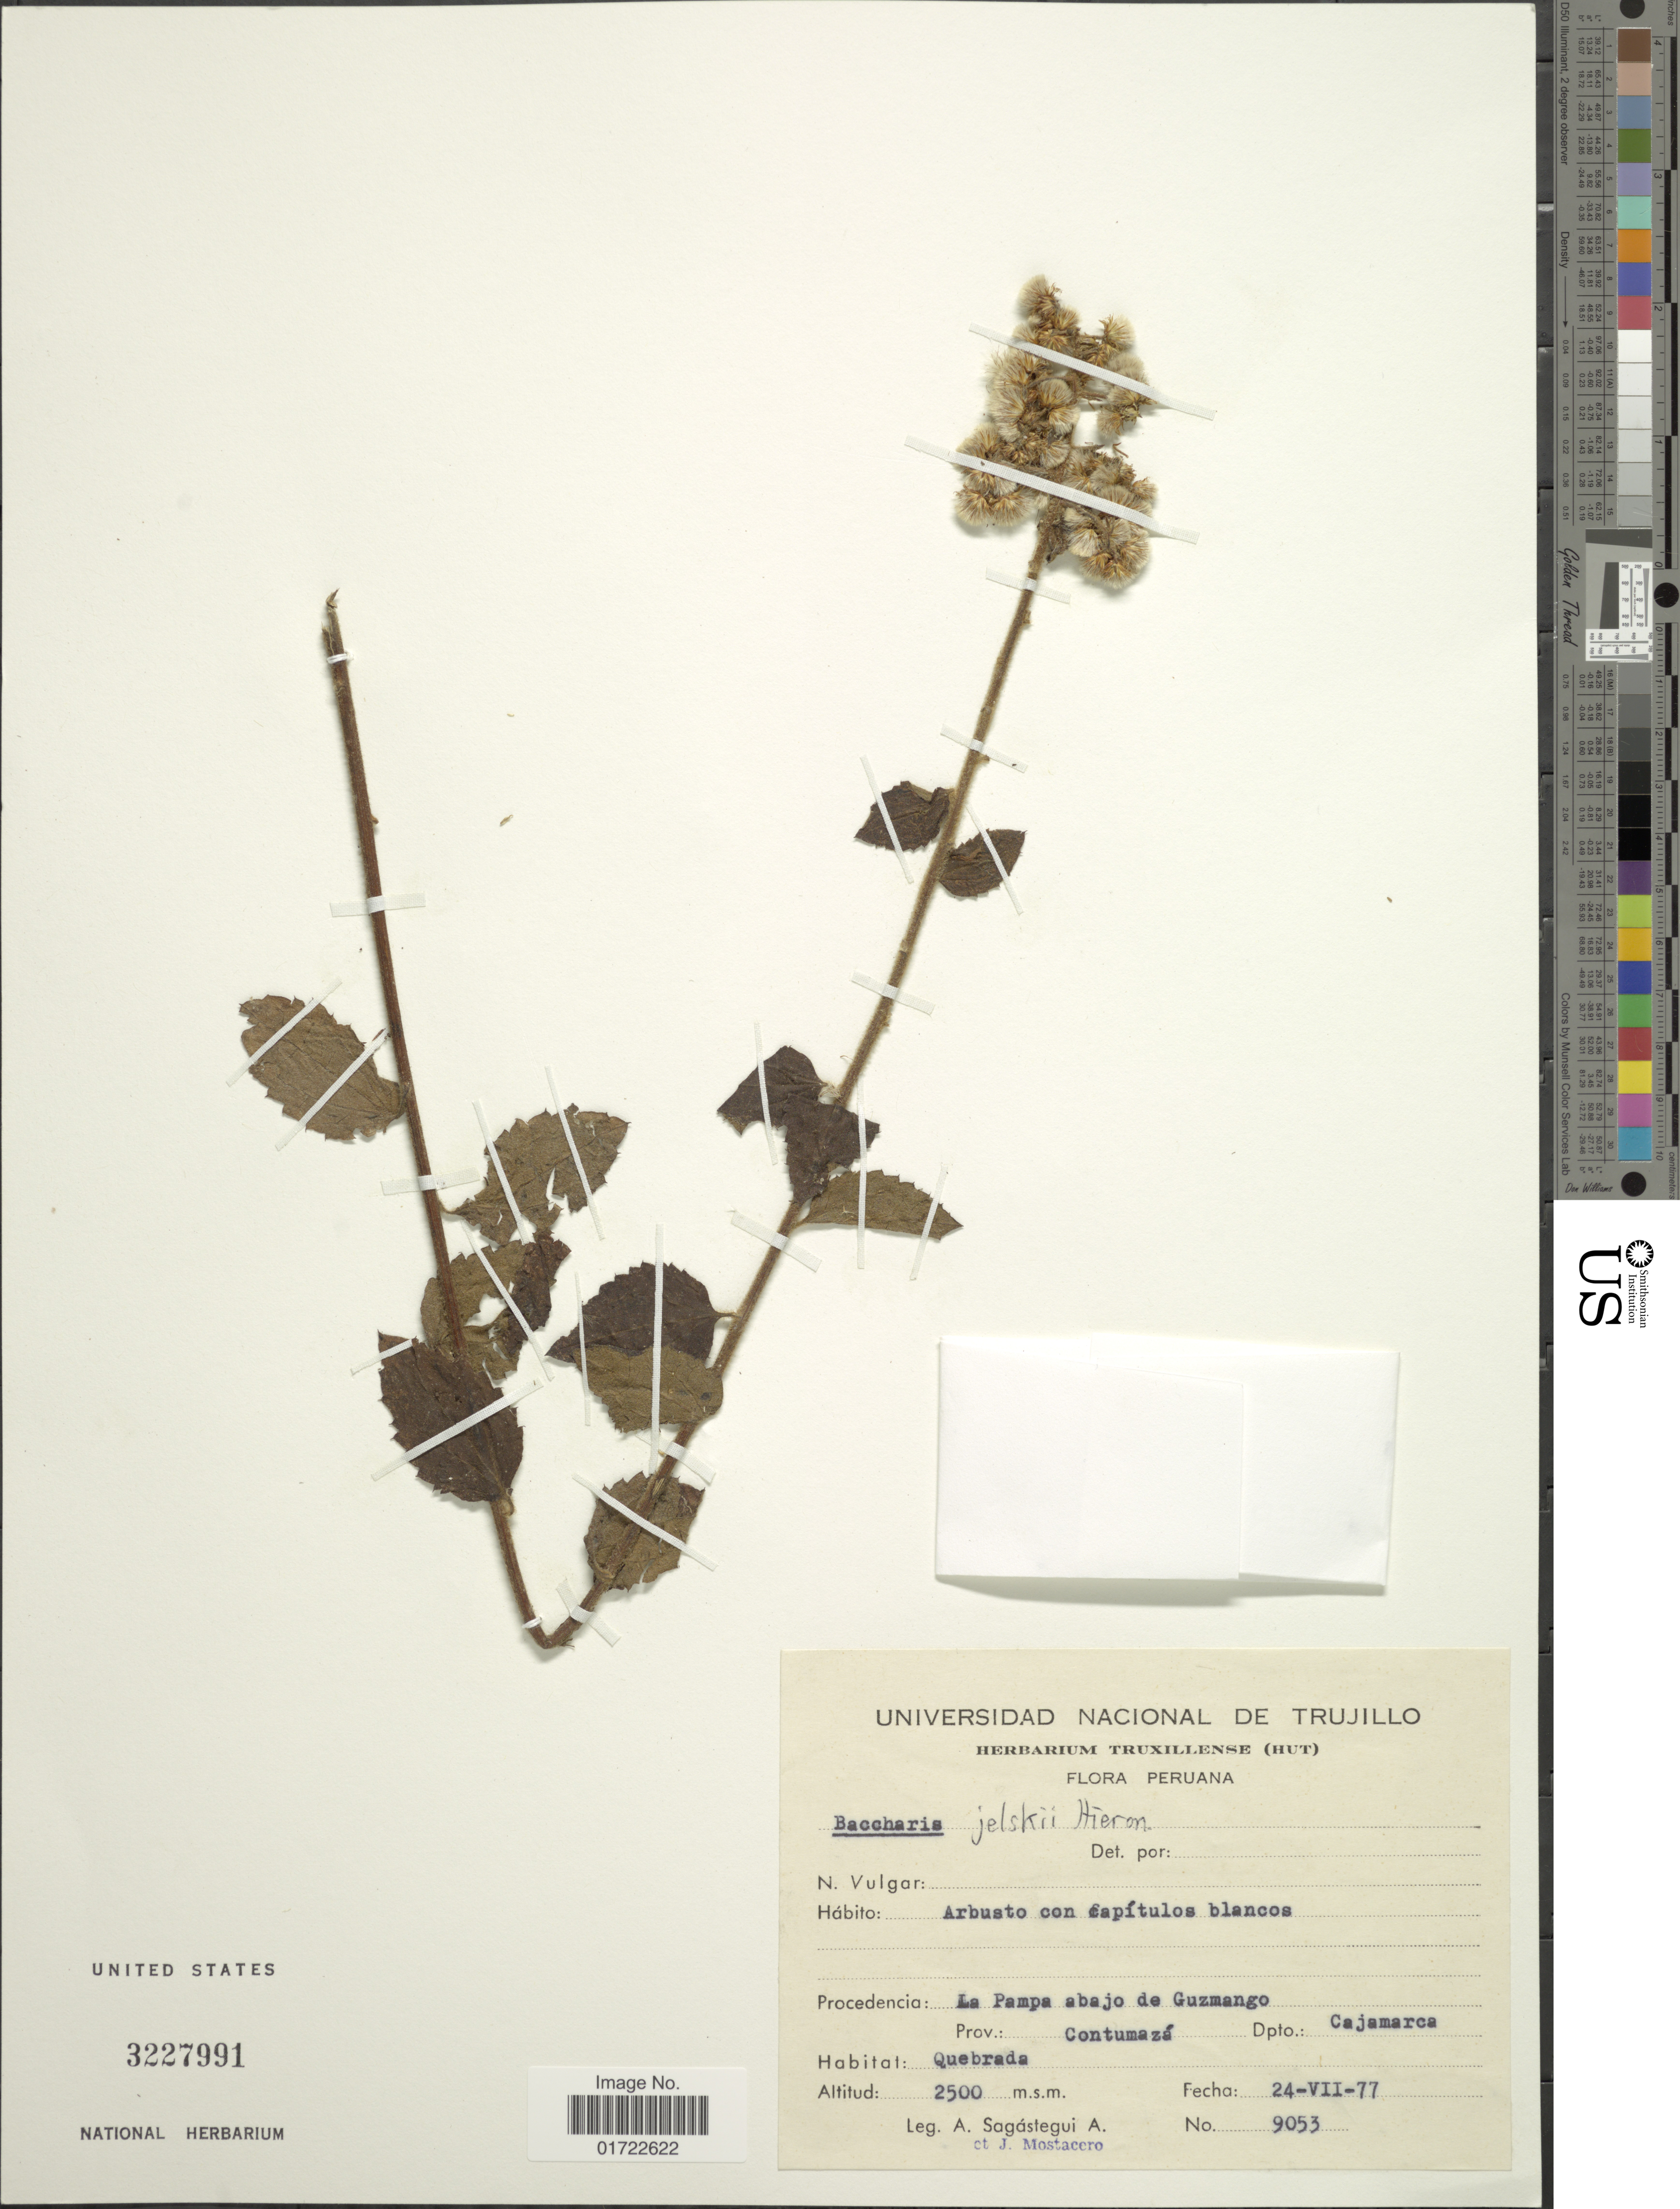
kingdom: Plantae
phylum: Tracheophyta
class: Magnoliopsida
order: Asterales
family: Asteraceae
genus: Baccharis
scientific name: Baccharis jelskii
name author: Hieron.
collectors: A. Sagástegui A. & J. Mostacero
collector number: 9053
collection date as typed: Transcribed d/m/y: 24/8/77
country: Peru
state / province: Cajamarca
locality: Dpto.: Cajamarca, Prov.: Contumazá,La Pampa abajo de Guzmango.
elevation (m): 2500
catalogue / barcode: US 3227991